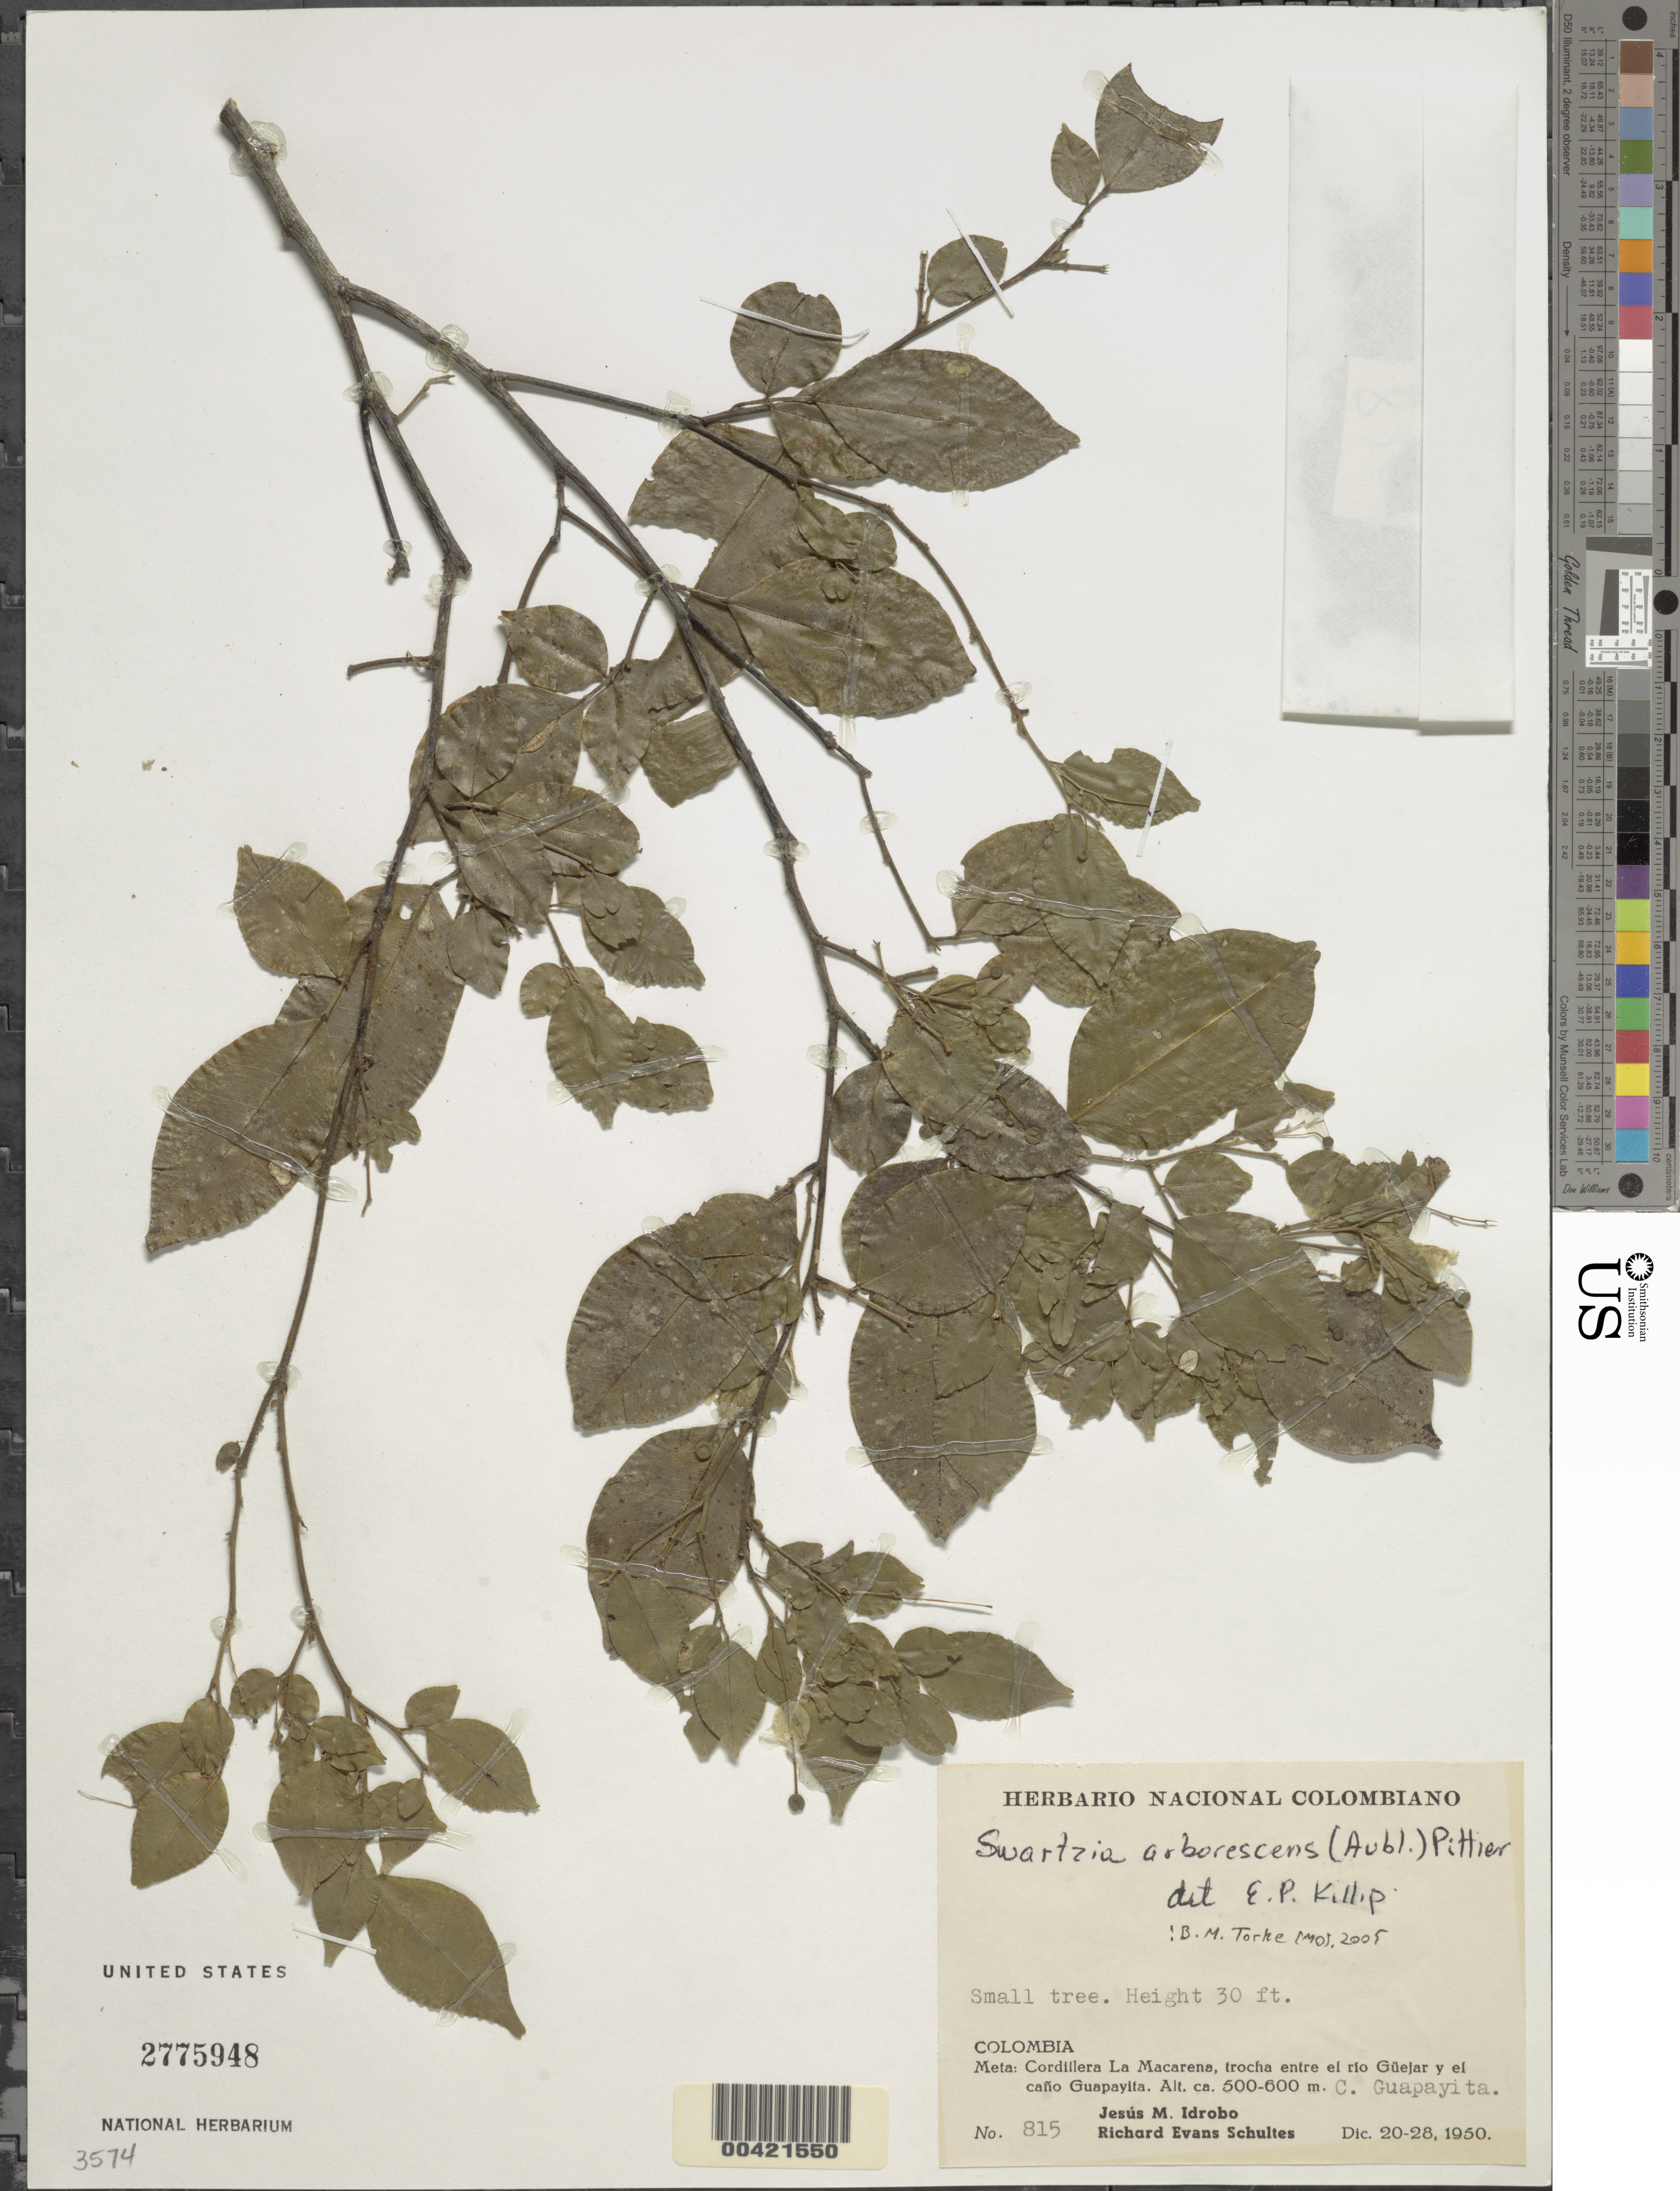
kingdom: Plantae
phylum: Tracheophyta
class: Magnoliopsida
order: Fabales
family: Fabaceae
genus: Swartzia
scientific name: Swartzia arborescens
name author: (Aubl.) Pittier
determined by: Killip, Ellsworth P.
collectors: J. M. Idrobo & R. E. Schultes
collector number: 815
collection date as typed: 20 Dec 1950 to 28 Dec 1950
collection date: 1950-12-20/1950-12-28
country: Colombia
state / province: Meta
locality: Caño Guapayita; Rio Guejar y el Caño Guapayita, entre; Cordillera la Macarena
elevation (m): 500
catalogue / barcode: US 2775948